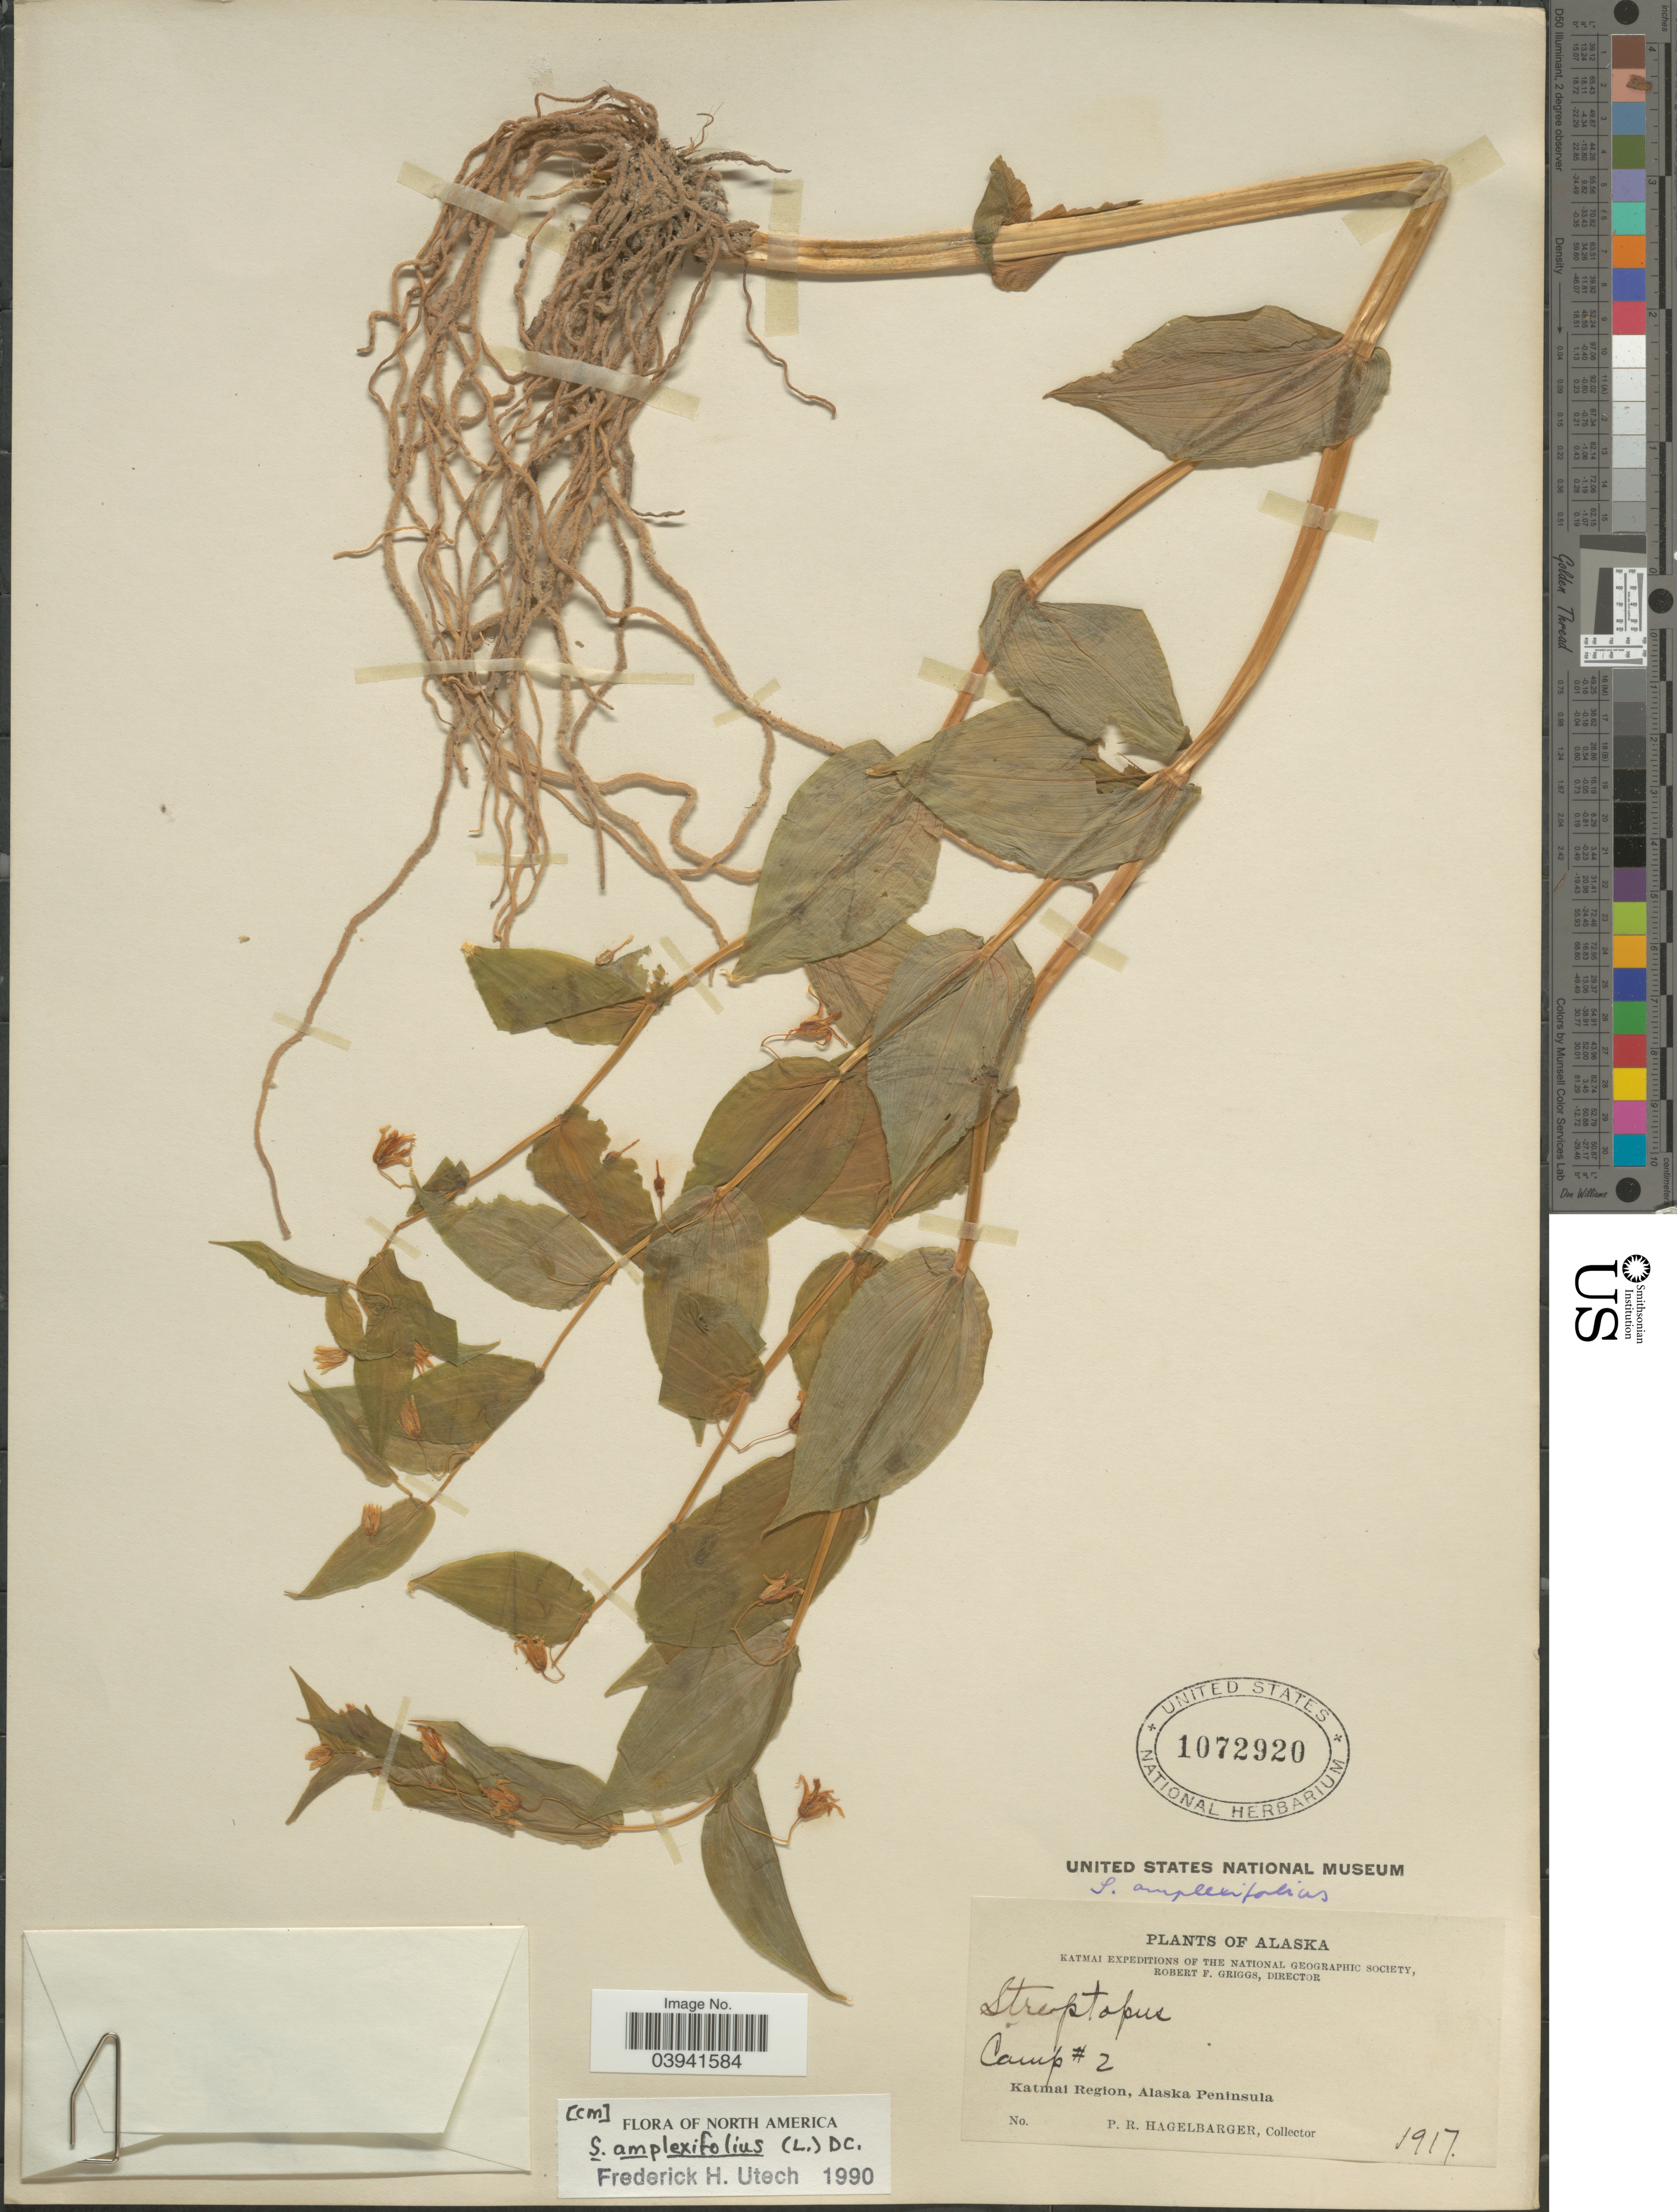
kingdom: Plantae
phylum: Tracheophyta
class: Liliopsida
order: Liliales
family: Liliaceae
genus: Streptopus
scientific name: Streptopus amplexifolius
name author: (L.) DC.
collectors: P. Hagelbarger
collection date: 1917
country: United States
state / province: Alaska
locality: Camp #2. Katmai Region, Alaska Peninsula.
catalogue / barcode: US 1072920